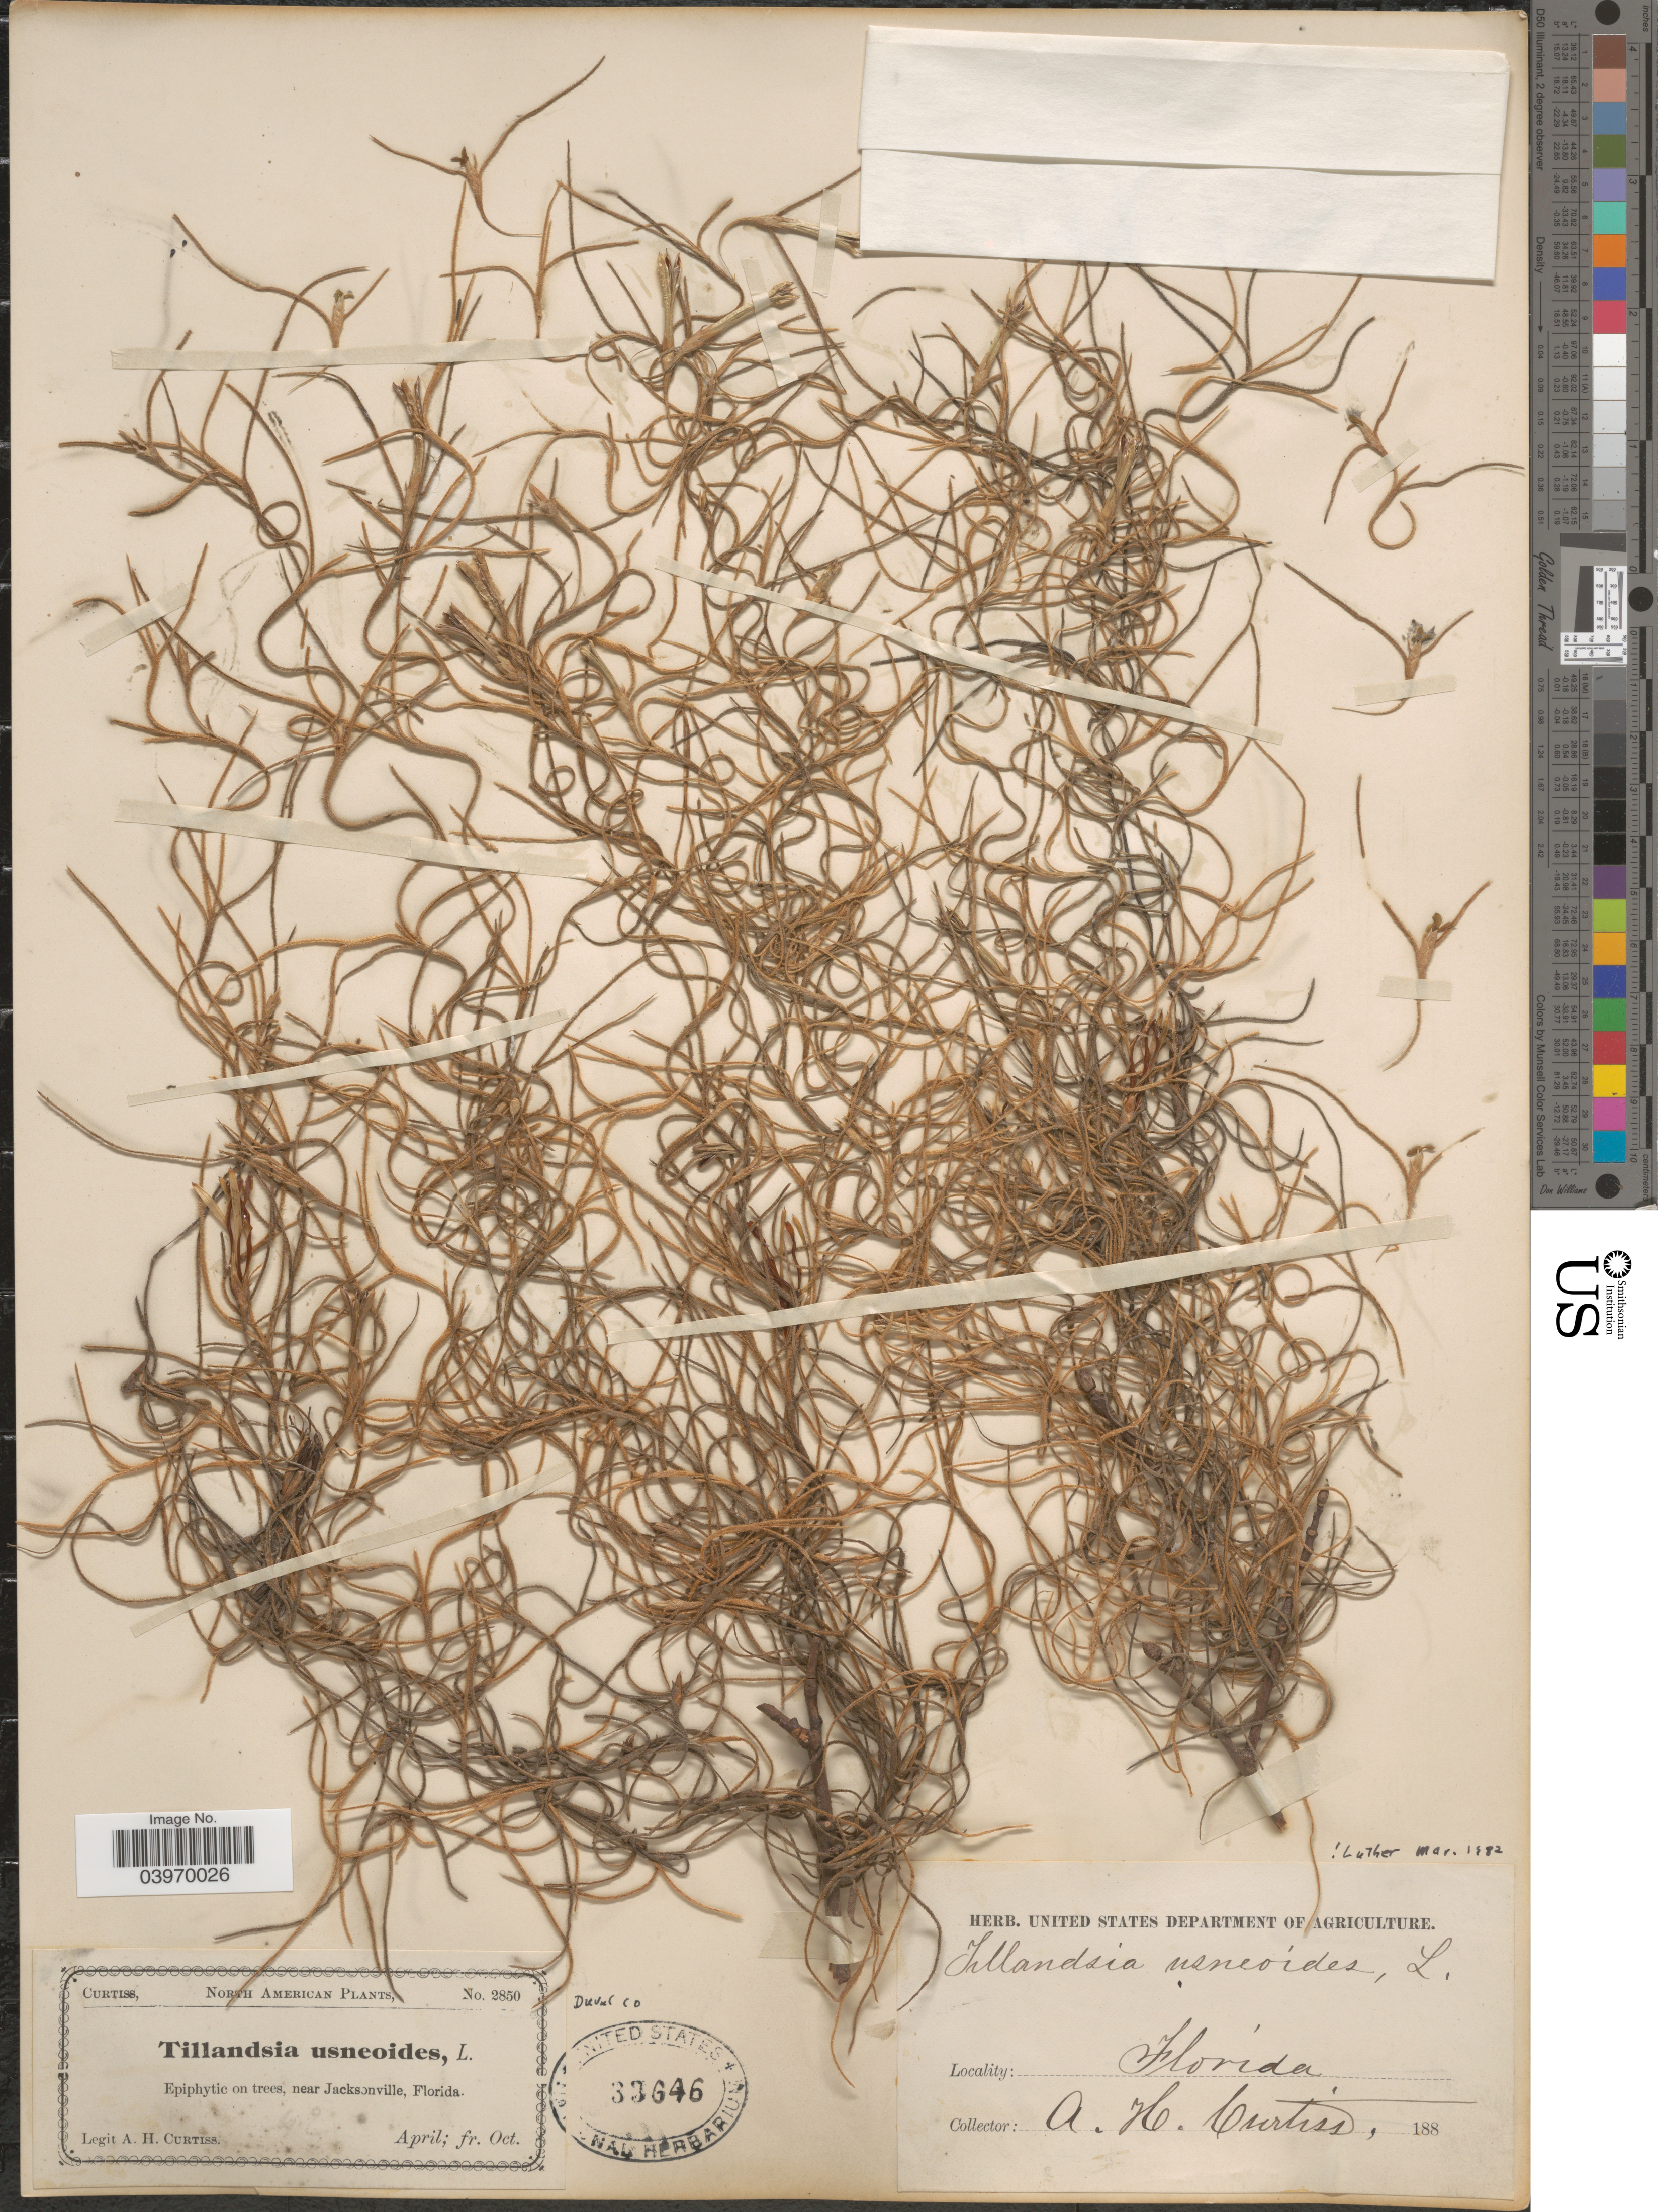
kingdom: Plantae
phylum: Tracheophyta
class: Liliopsida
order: Poales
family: Bromeliaceae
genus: Tillandsia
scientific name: Tillandsia usneoides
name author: (L.) L.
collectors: A. H. Curtiss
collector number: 2850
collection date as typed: Arpil; fr. Oct 188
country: United States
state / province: Florida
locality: Near Jacksonville. Duval Co.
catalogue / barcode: US 33646